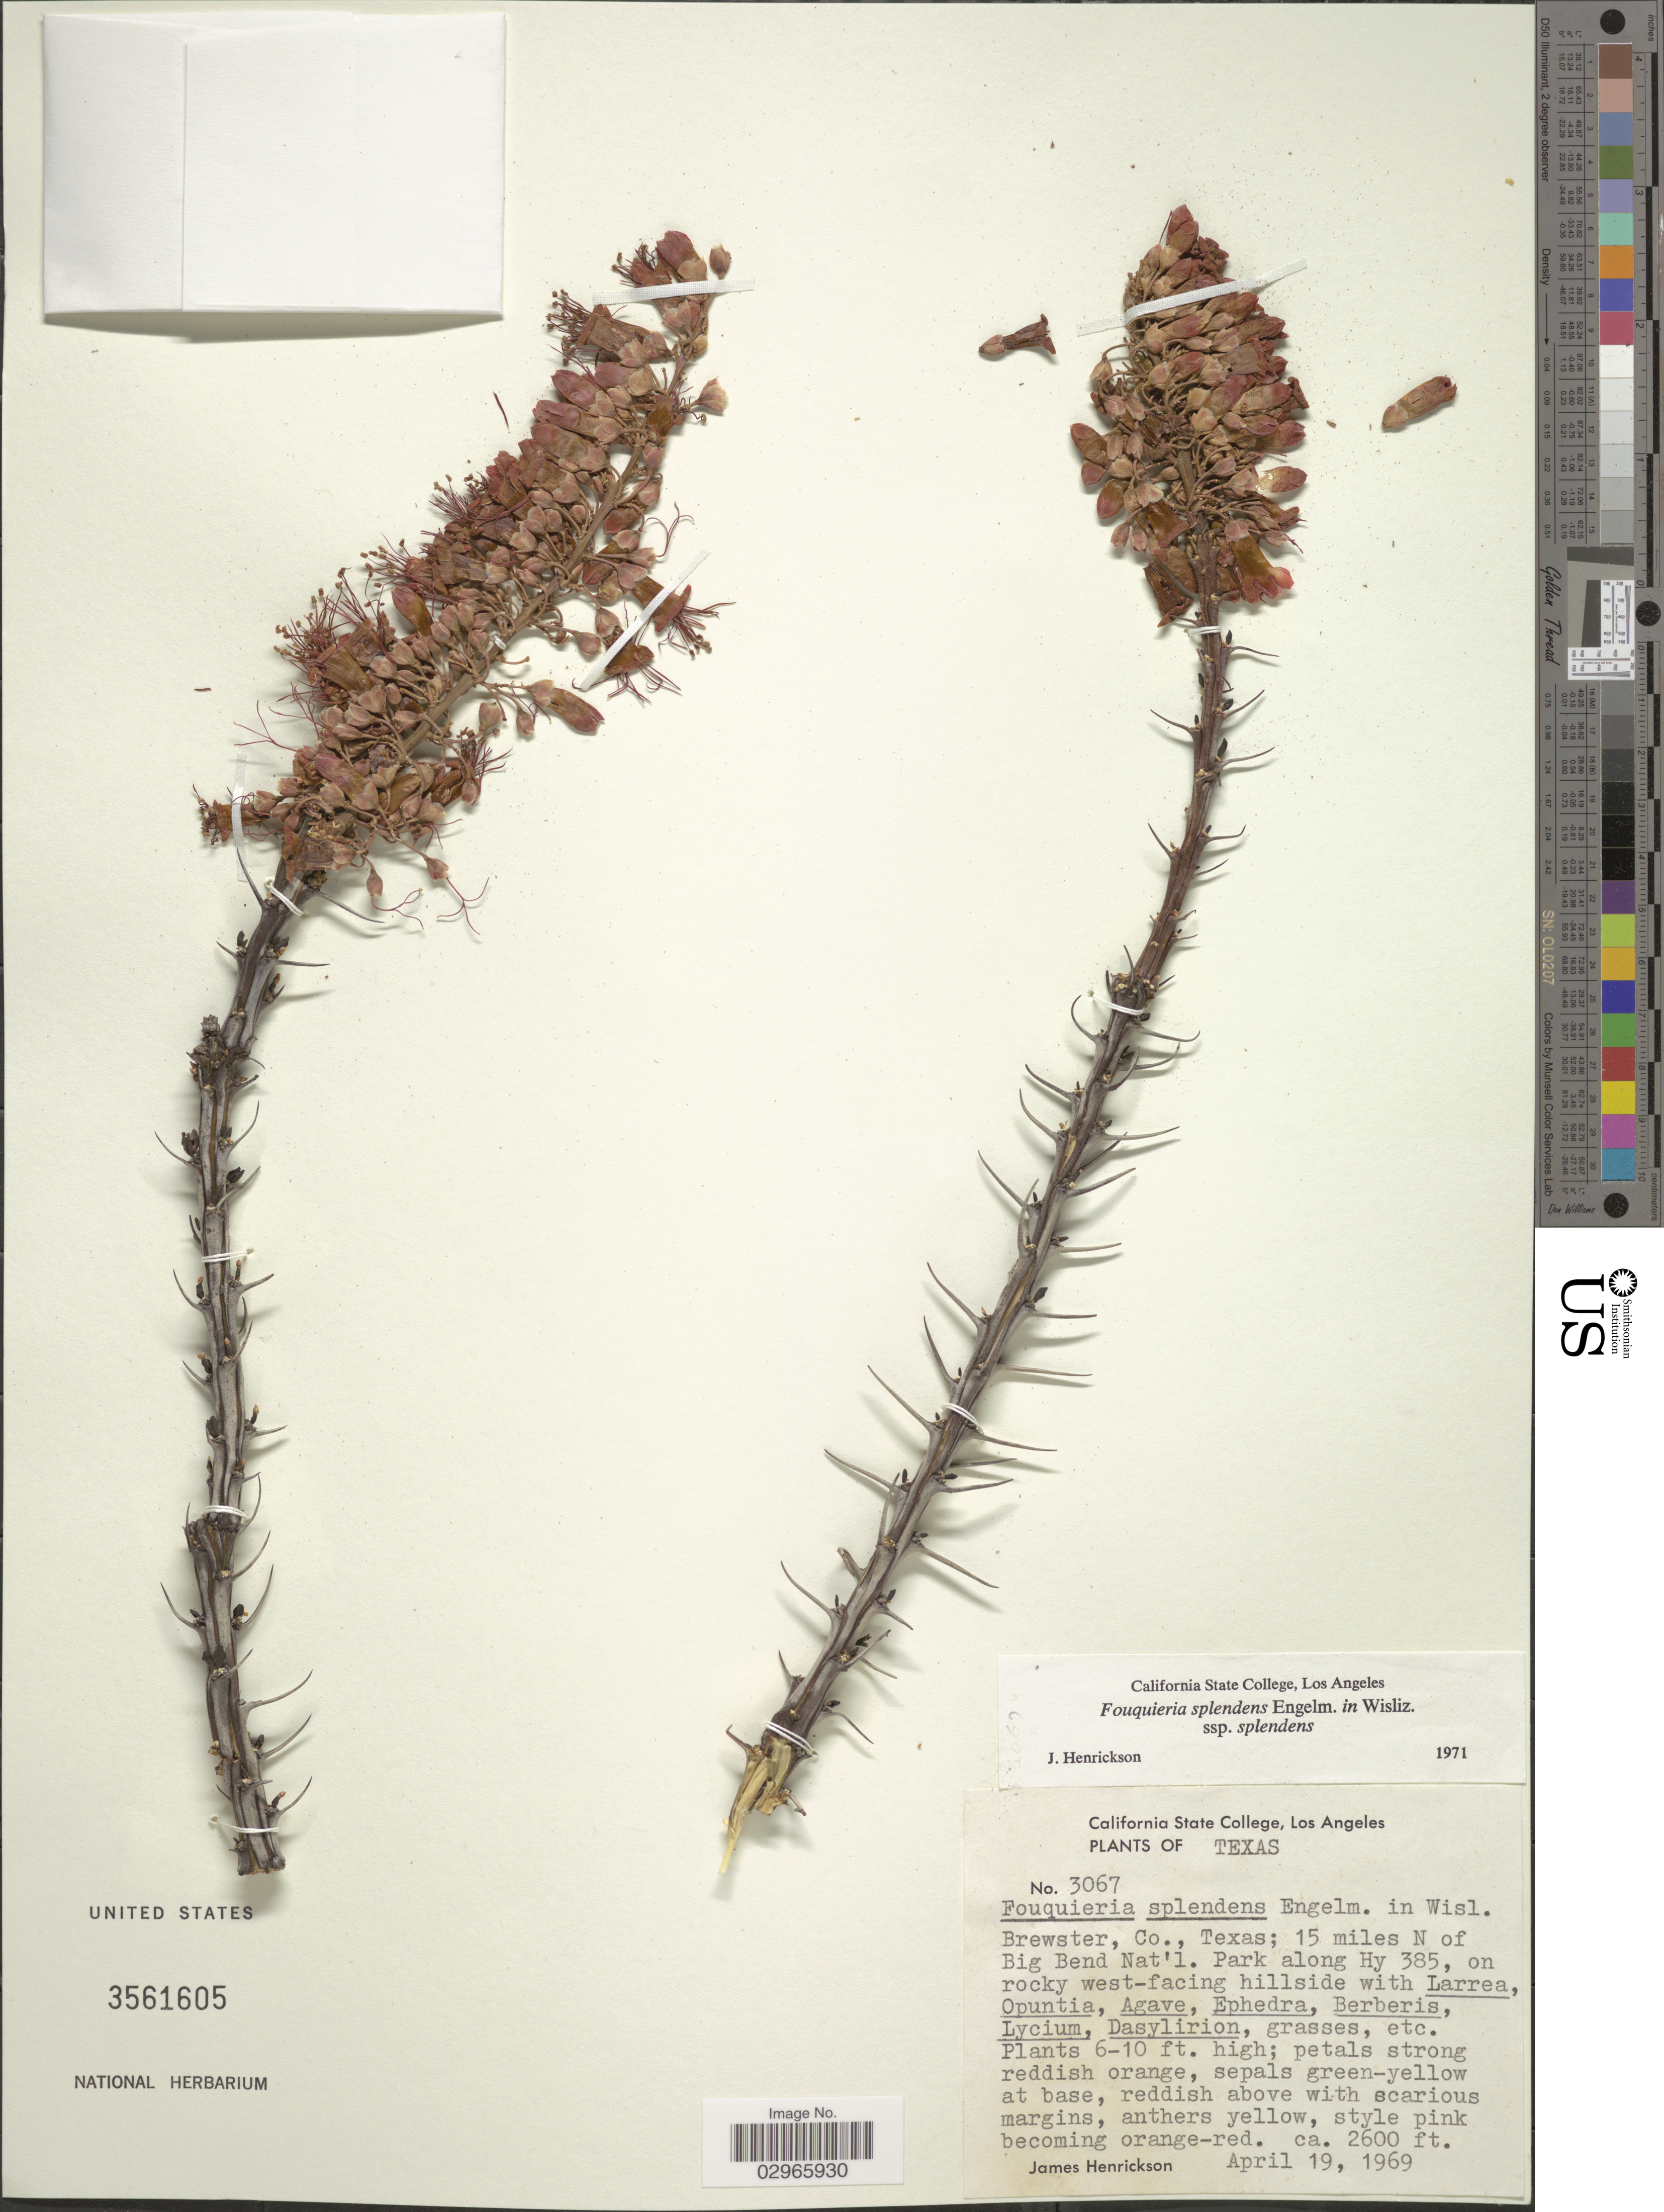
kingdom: Plantae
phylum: Tracheophyta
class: Magnoliopsida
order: Ericales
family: Fouquieriaceae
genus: Fouquieria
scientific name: Fouquieria splendens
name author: Engelm.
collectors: J. S. Henrickson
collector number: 3067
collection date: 1969-04-19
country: United States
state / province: Texas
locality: Brewster, Co.; 15 miles N of Big Bend Nat'l. Park along Hy 385.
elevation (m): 792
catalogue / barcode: US 3561605